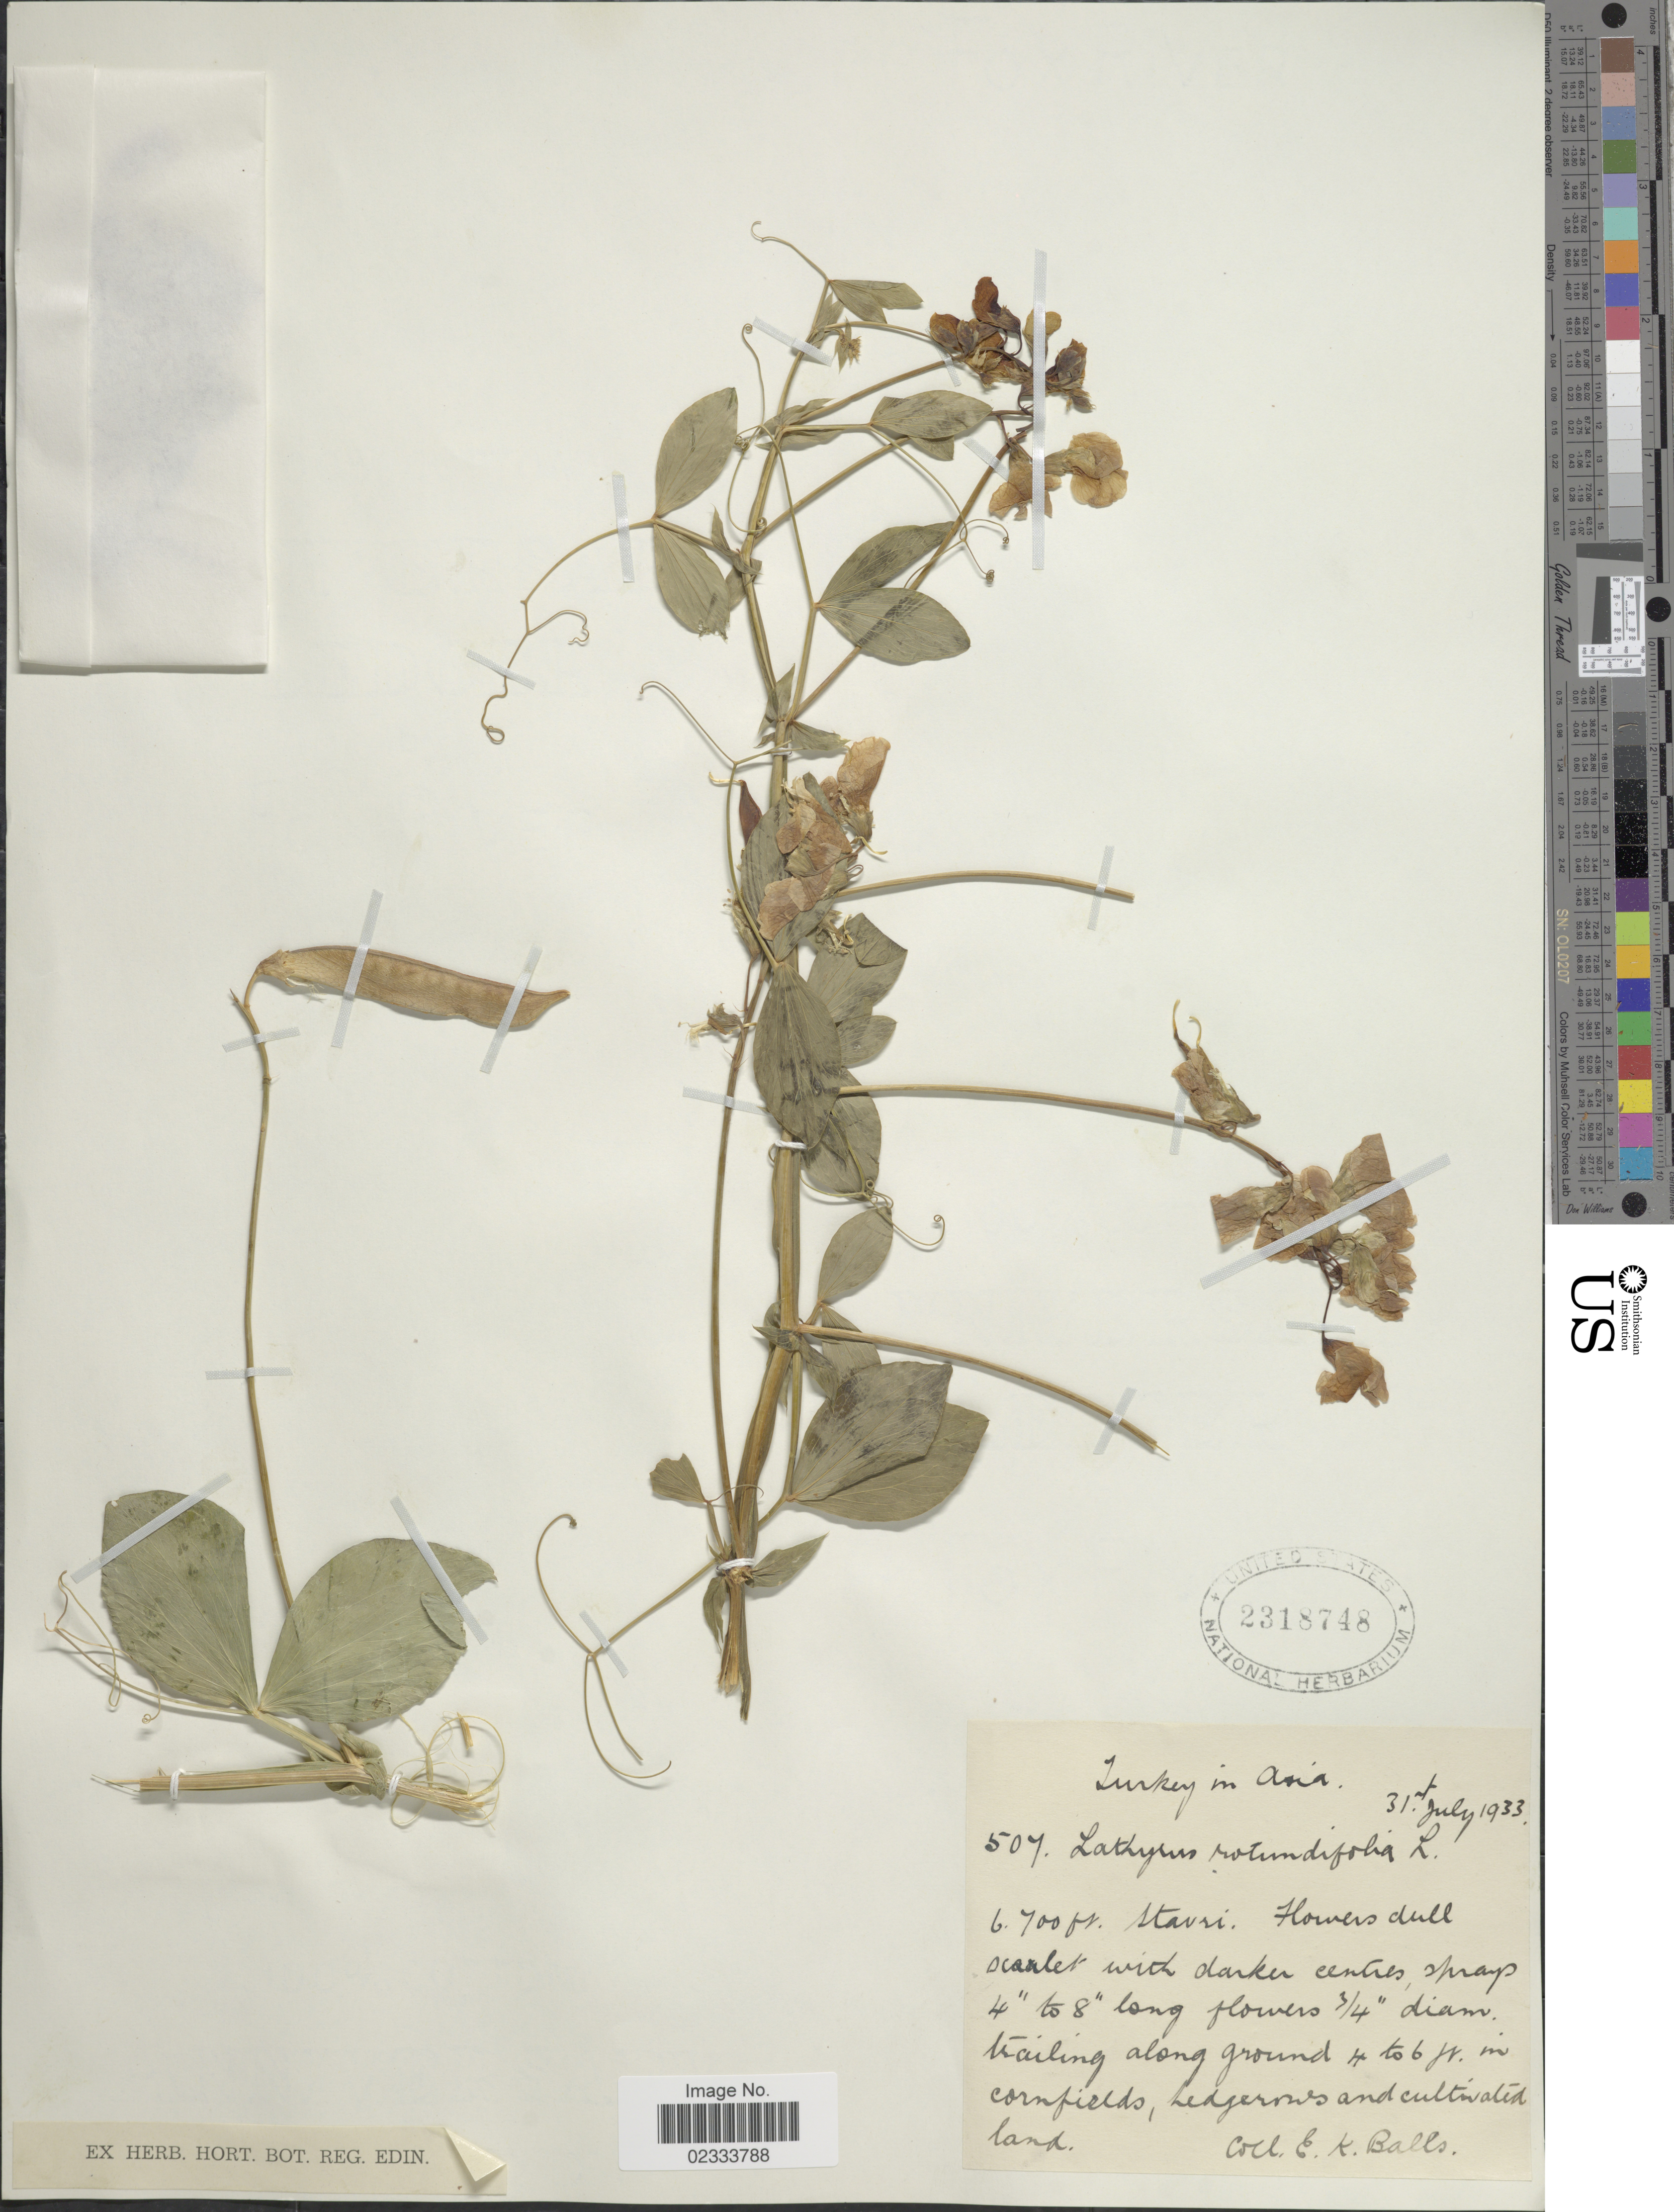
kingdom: Plantae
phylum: Tracheophyta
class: Magnoliopsida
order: Fabales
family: Fabaceae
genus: Lathyrus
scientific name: Lathyrus rotundifolius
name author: Willd.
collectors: E. K. Balls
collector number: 507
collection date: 1933-07-31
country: Turkey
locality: Turkey in Asia, Stavri, trailing along ground, in cornfields, Ledgerows and cultivated land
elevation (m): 2042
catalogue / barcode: US 2318748